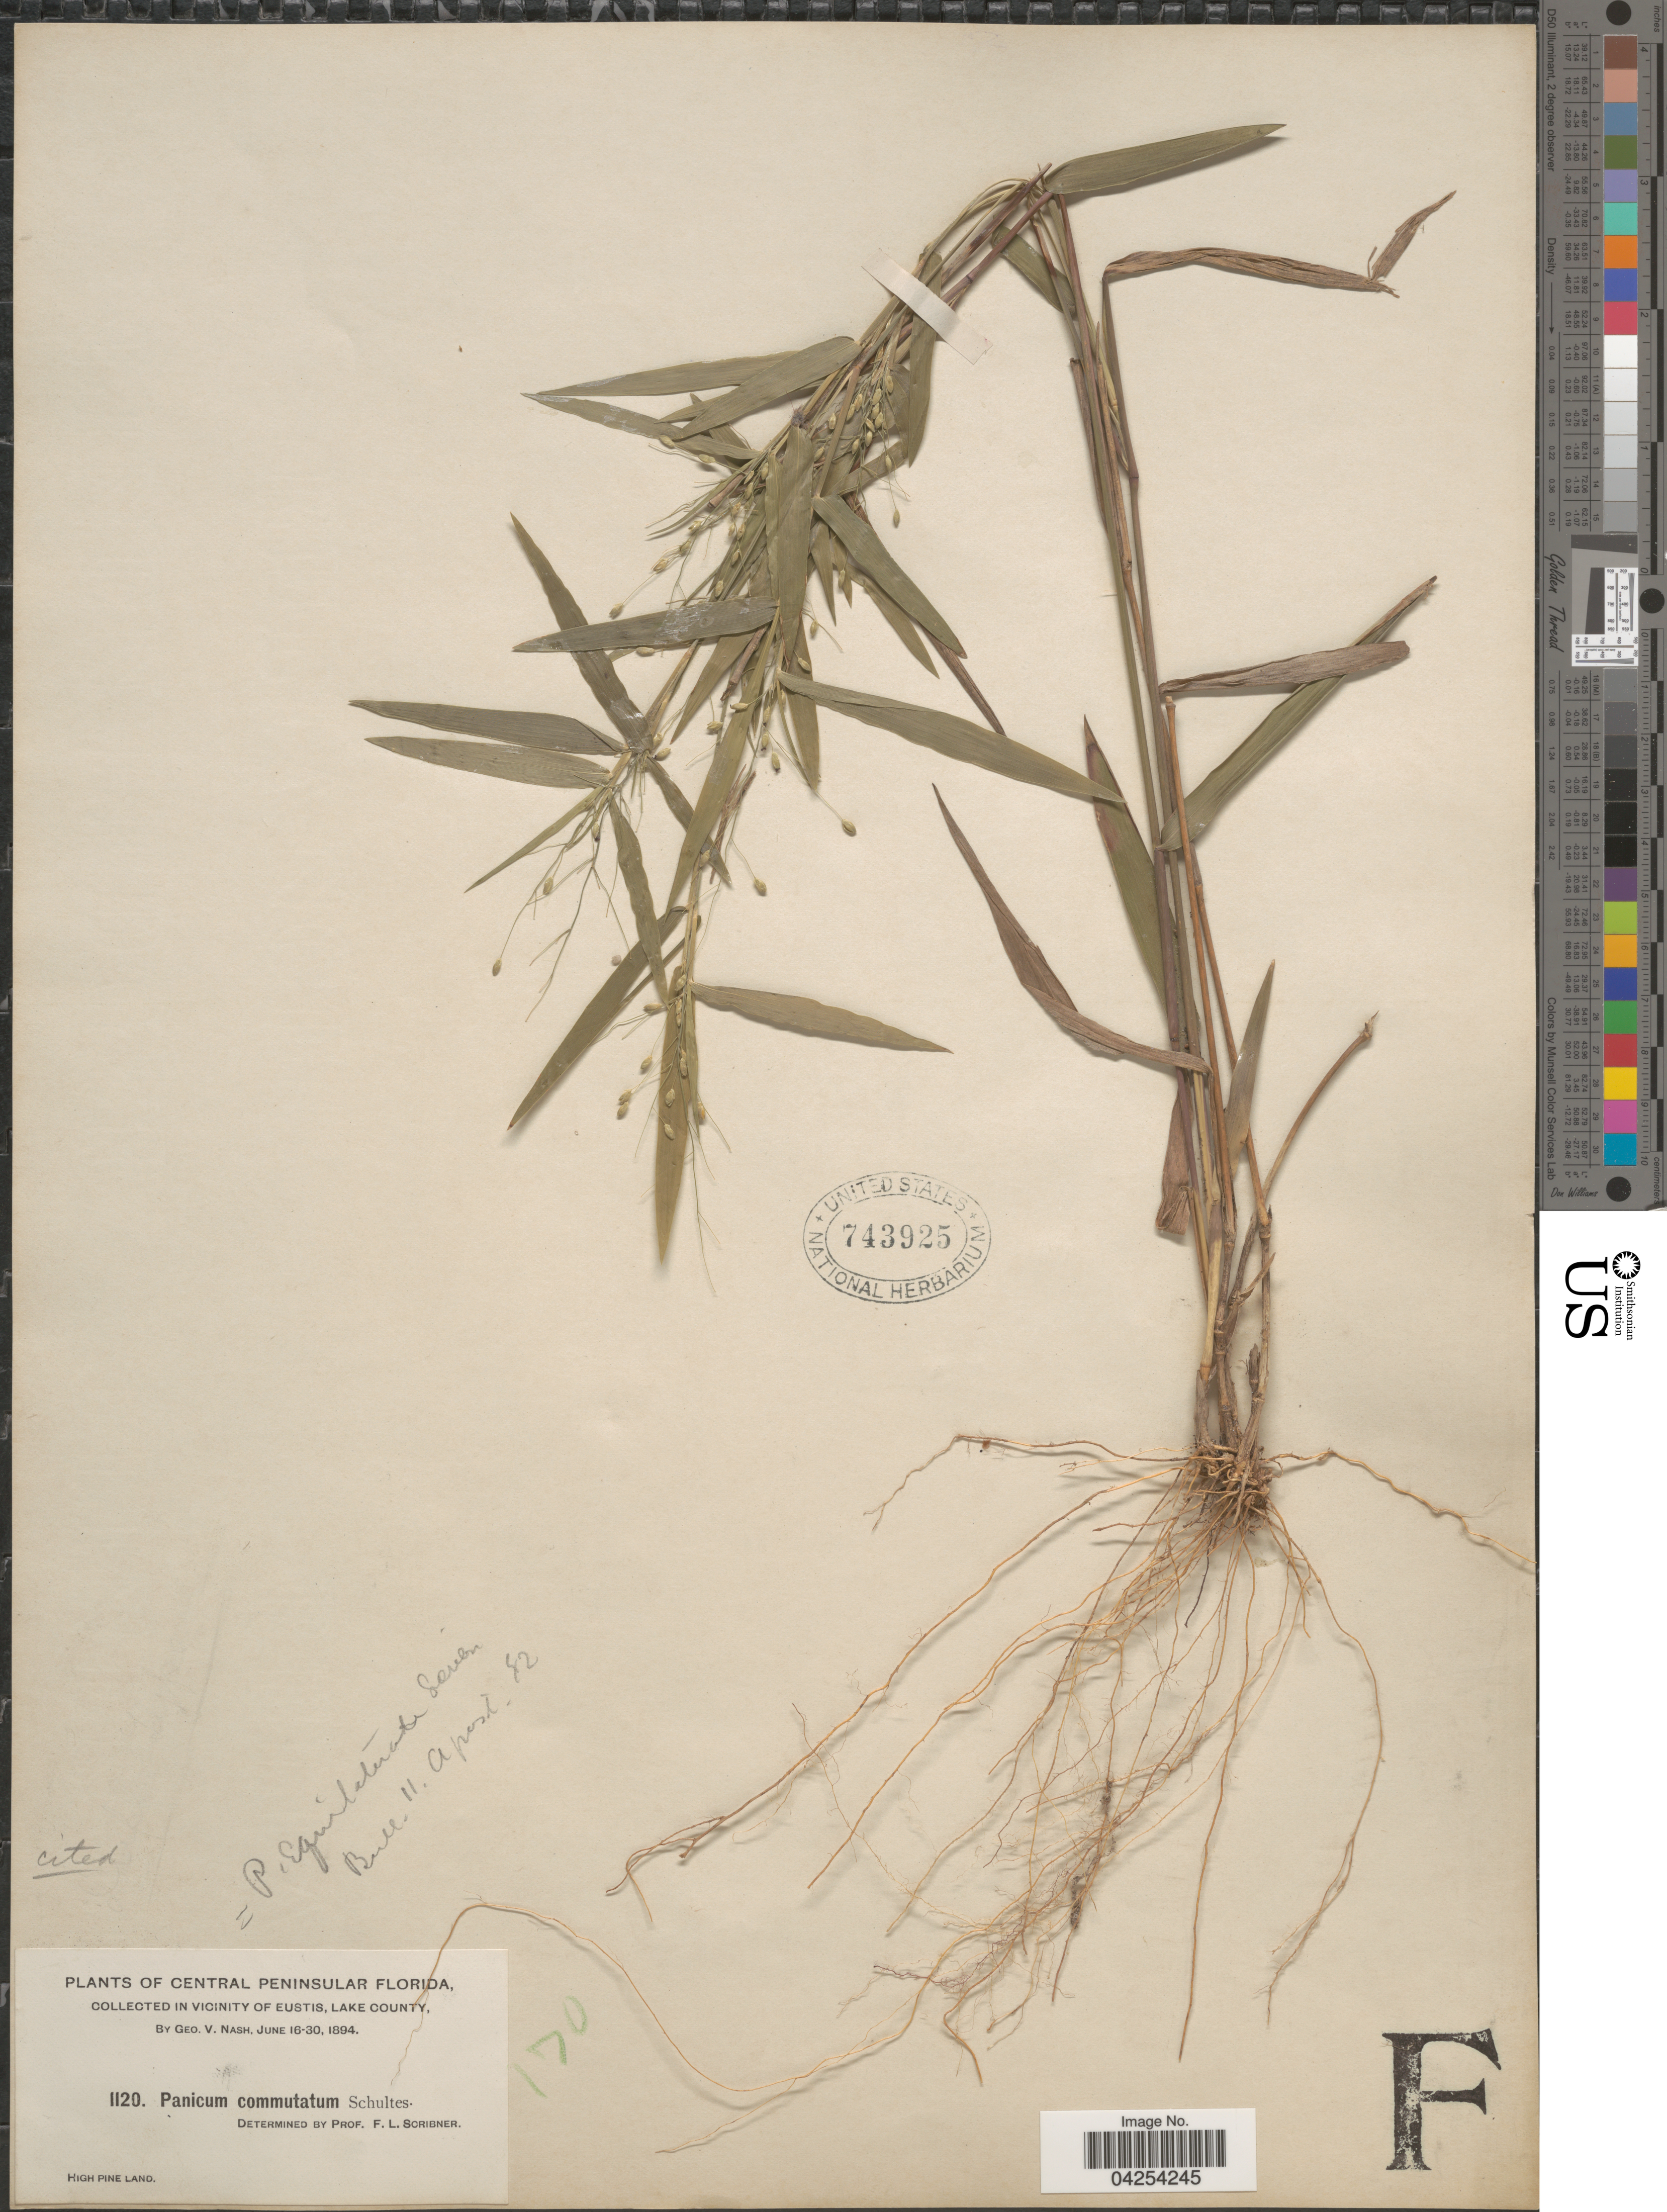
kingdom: Plantae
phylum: Tracheophyta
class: Liliopsida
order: Poales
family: Poaceae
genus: Dichanthelium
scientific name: Dichanthelium commutatum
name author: (Schult.) Gould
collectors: G. V. Nash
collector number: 1120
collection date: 1894-06-16/1894-06-30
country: United States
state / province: Florida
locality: Central Peninsular Florida, in vicinity of Eustis, Lake County.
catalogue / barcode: US 743925